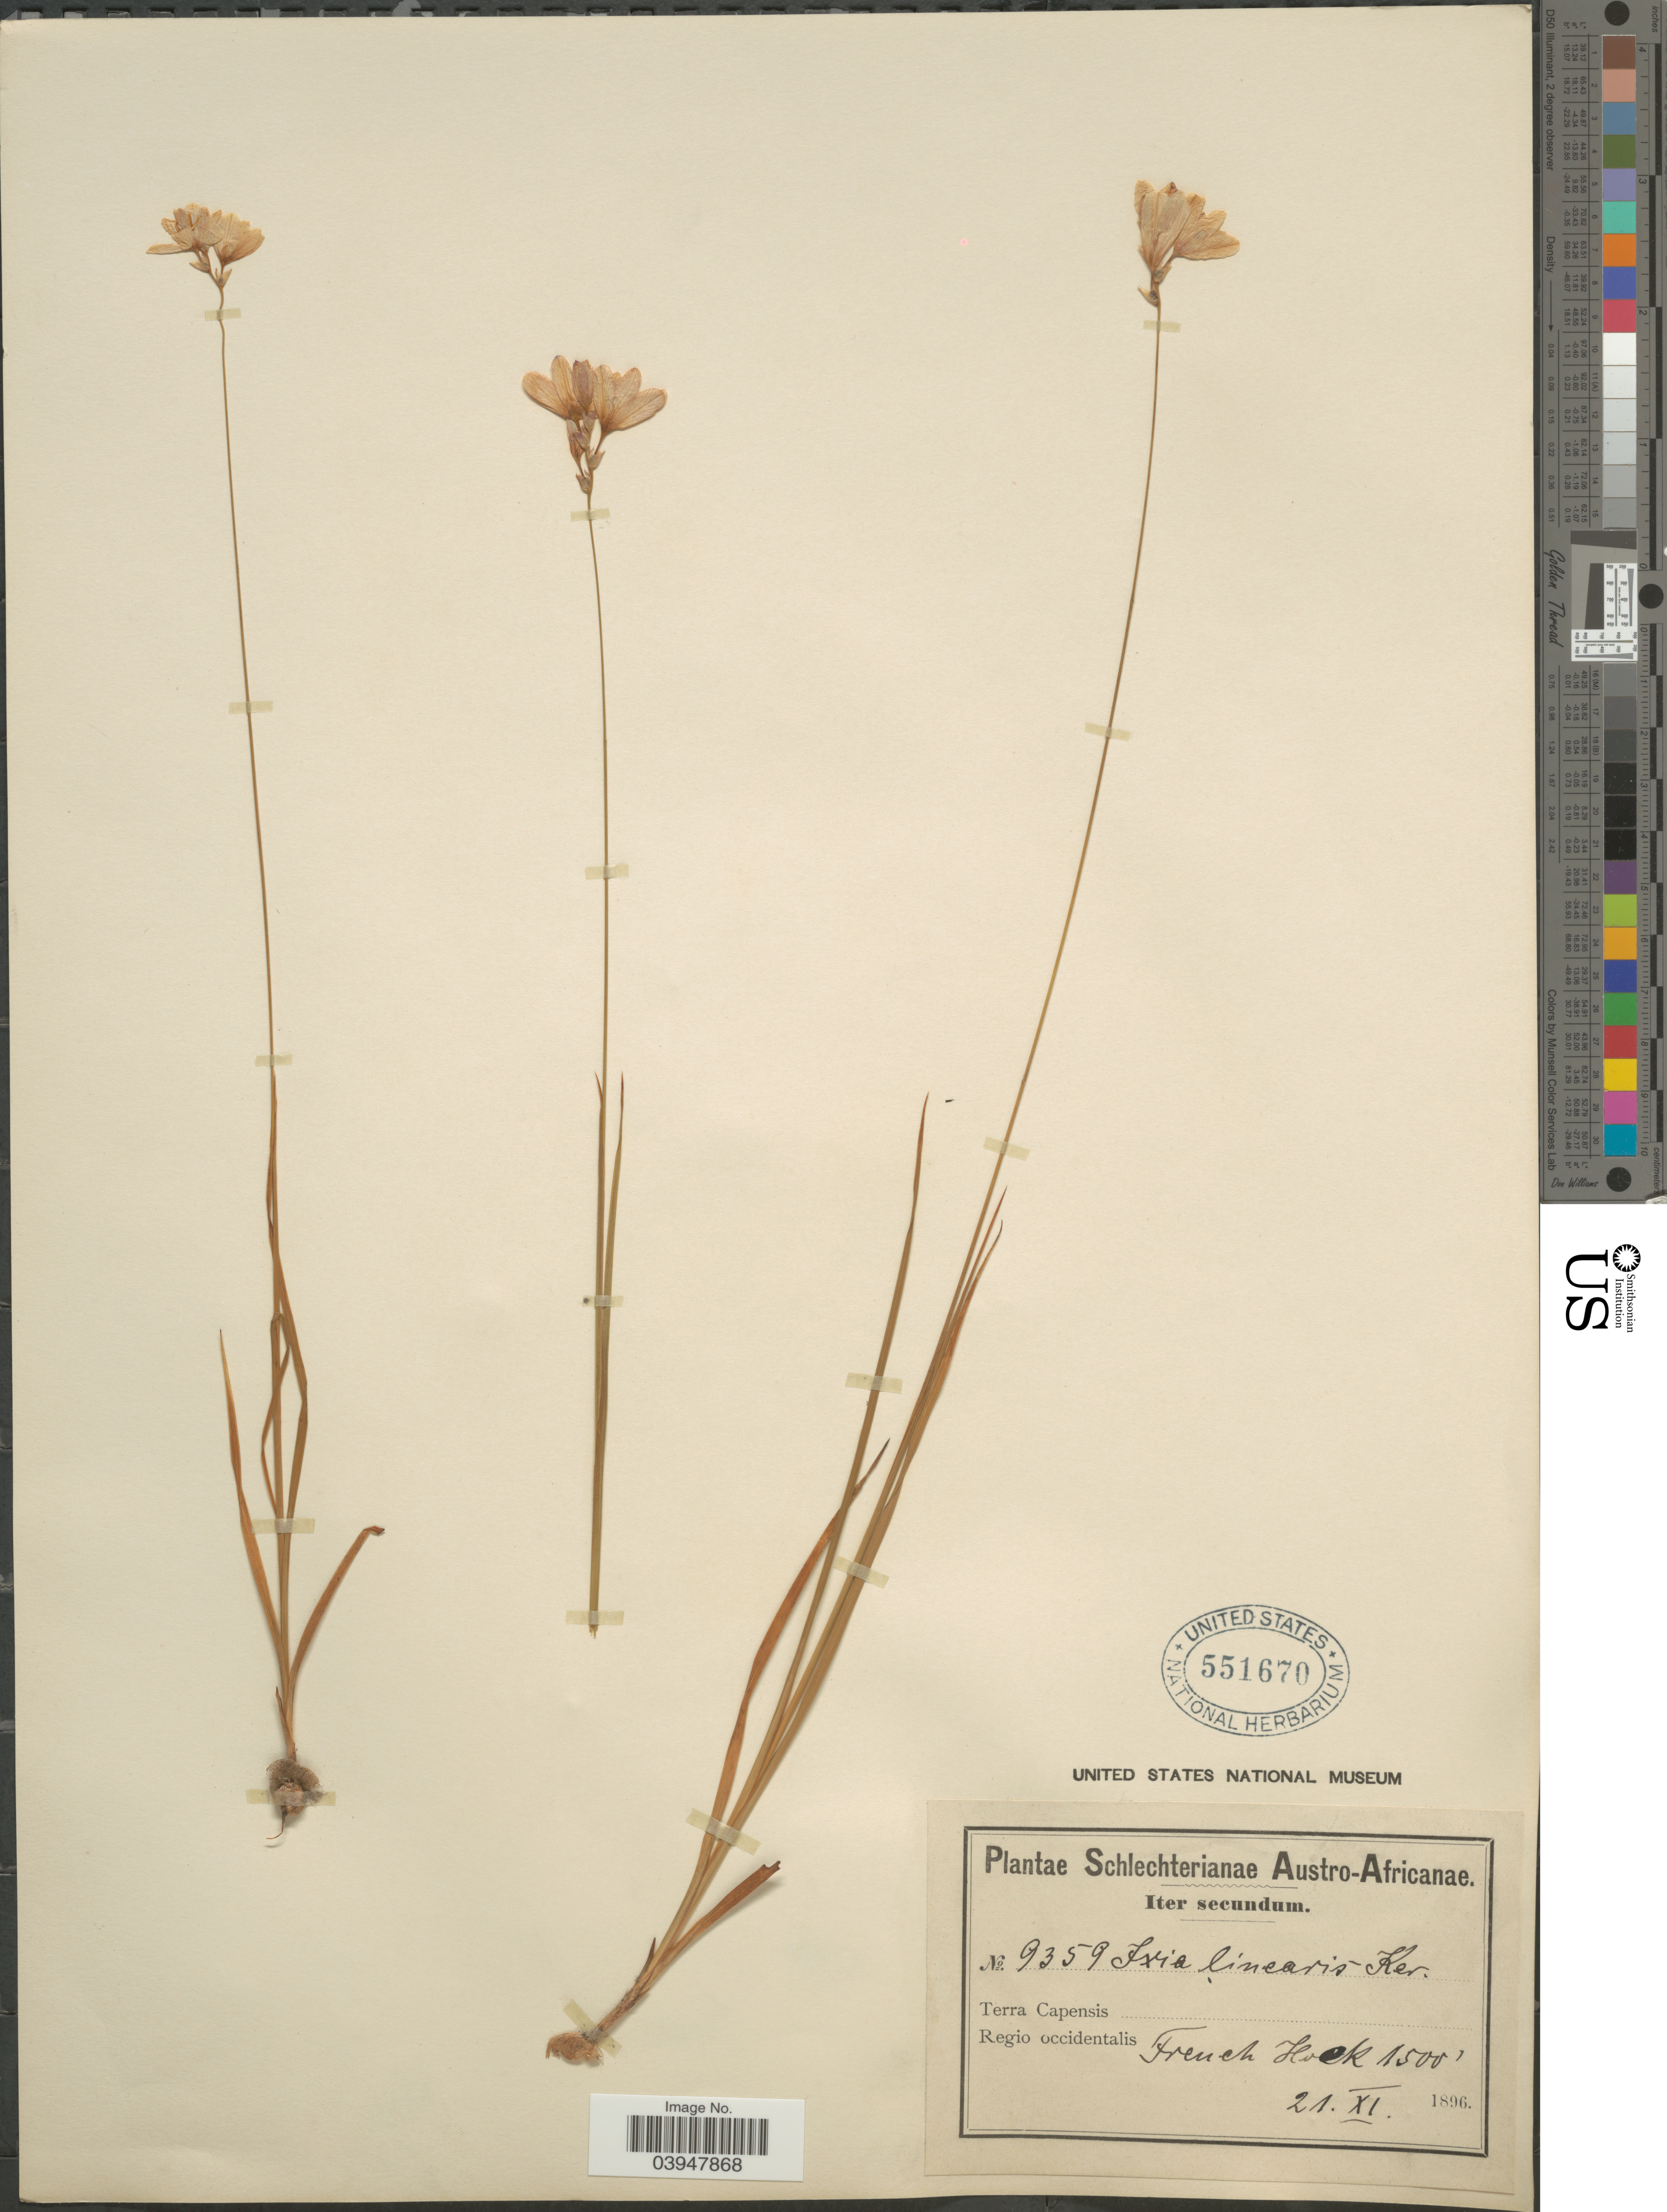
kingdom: Plantae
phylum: Tracheophyta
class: Liliopsida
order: Asparagales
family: Iridaceae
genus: Ixia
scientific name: Ixia linearis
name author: L. f.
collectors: Schlechter, --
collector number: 9359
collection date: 1896-11-21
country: South Africa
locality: Austro-Africanae. Terra Capensis. Regio occidentalis. French Hoek.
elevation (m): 457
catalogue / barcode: US 551670